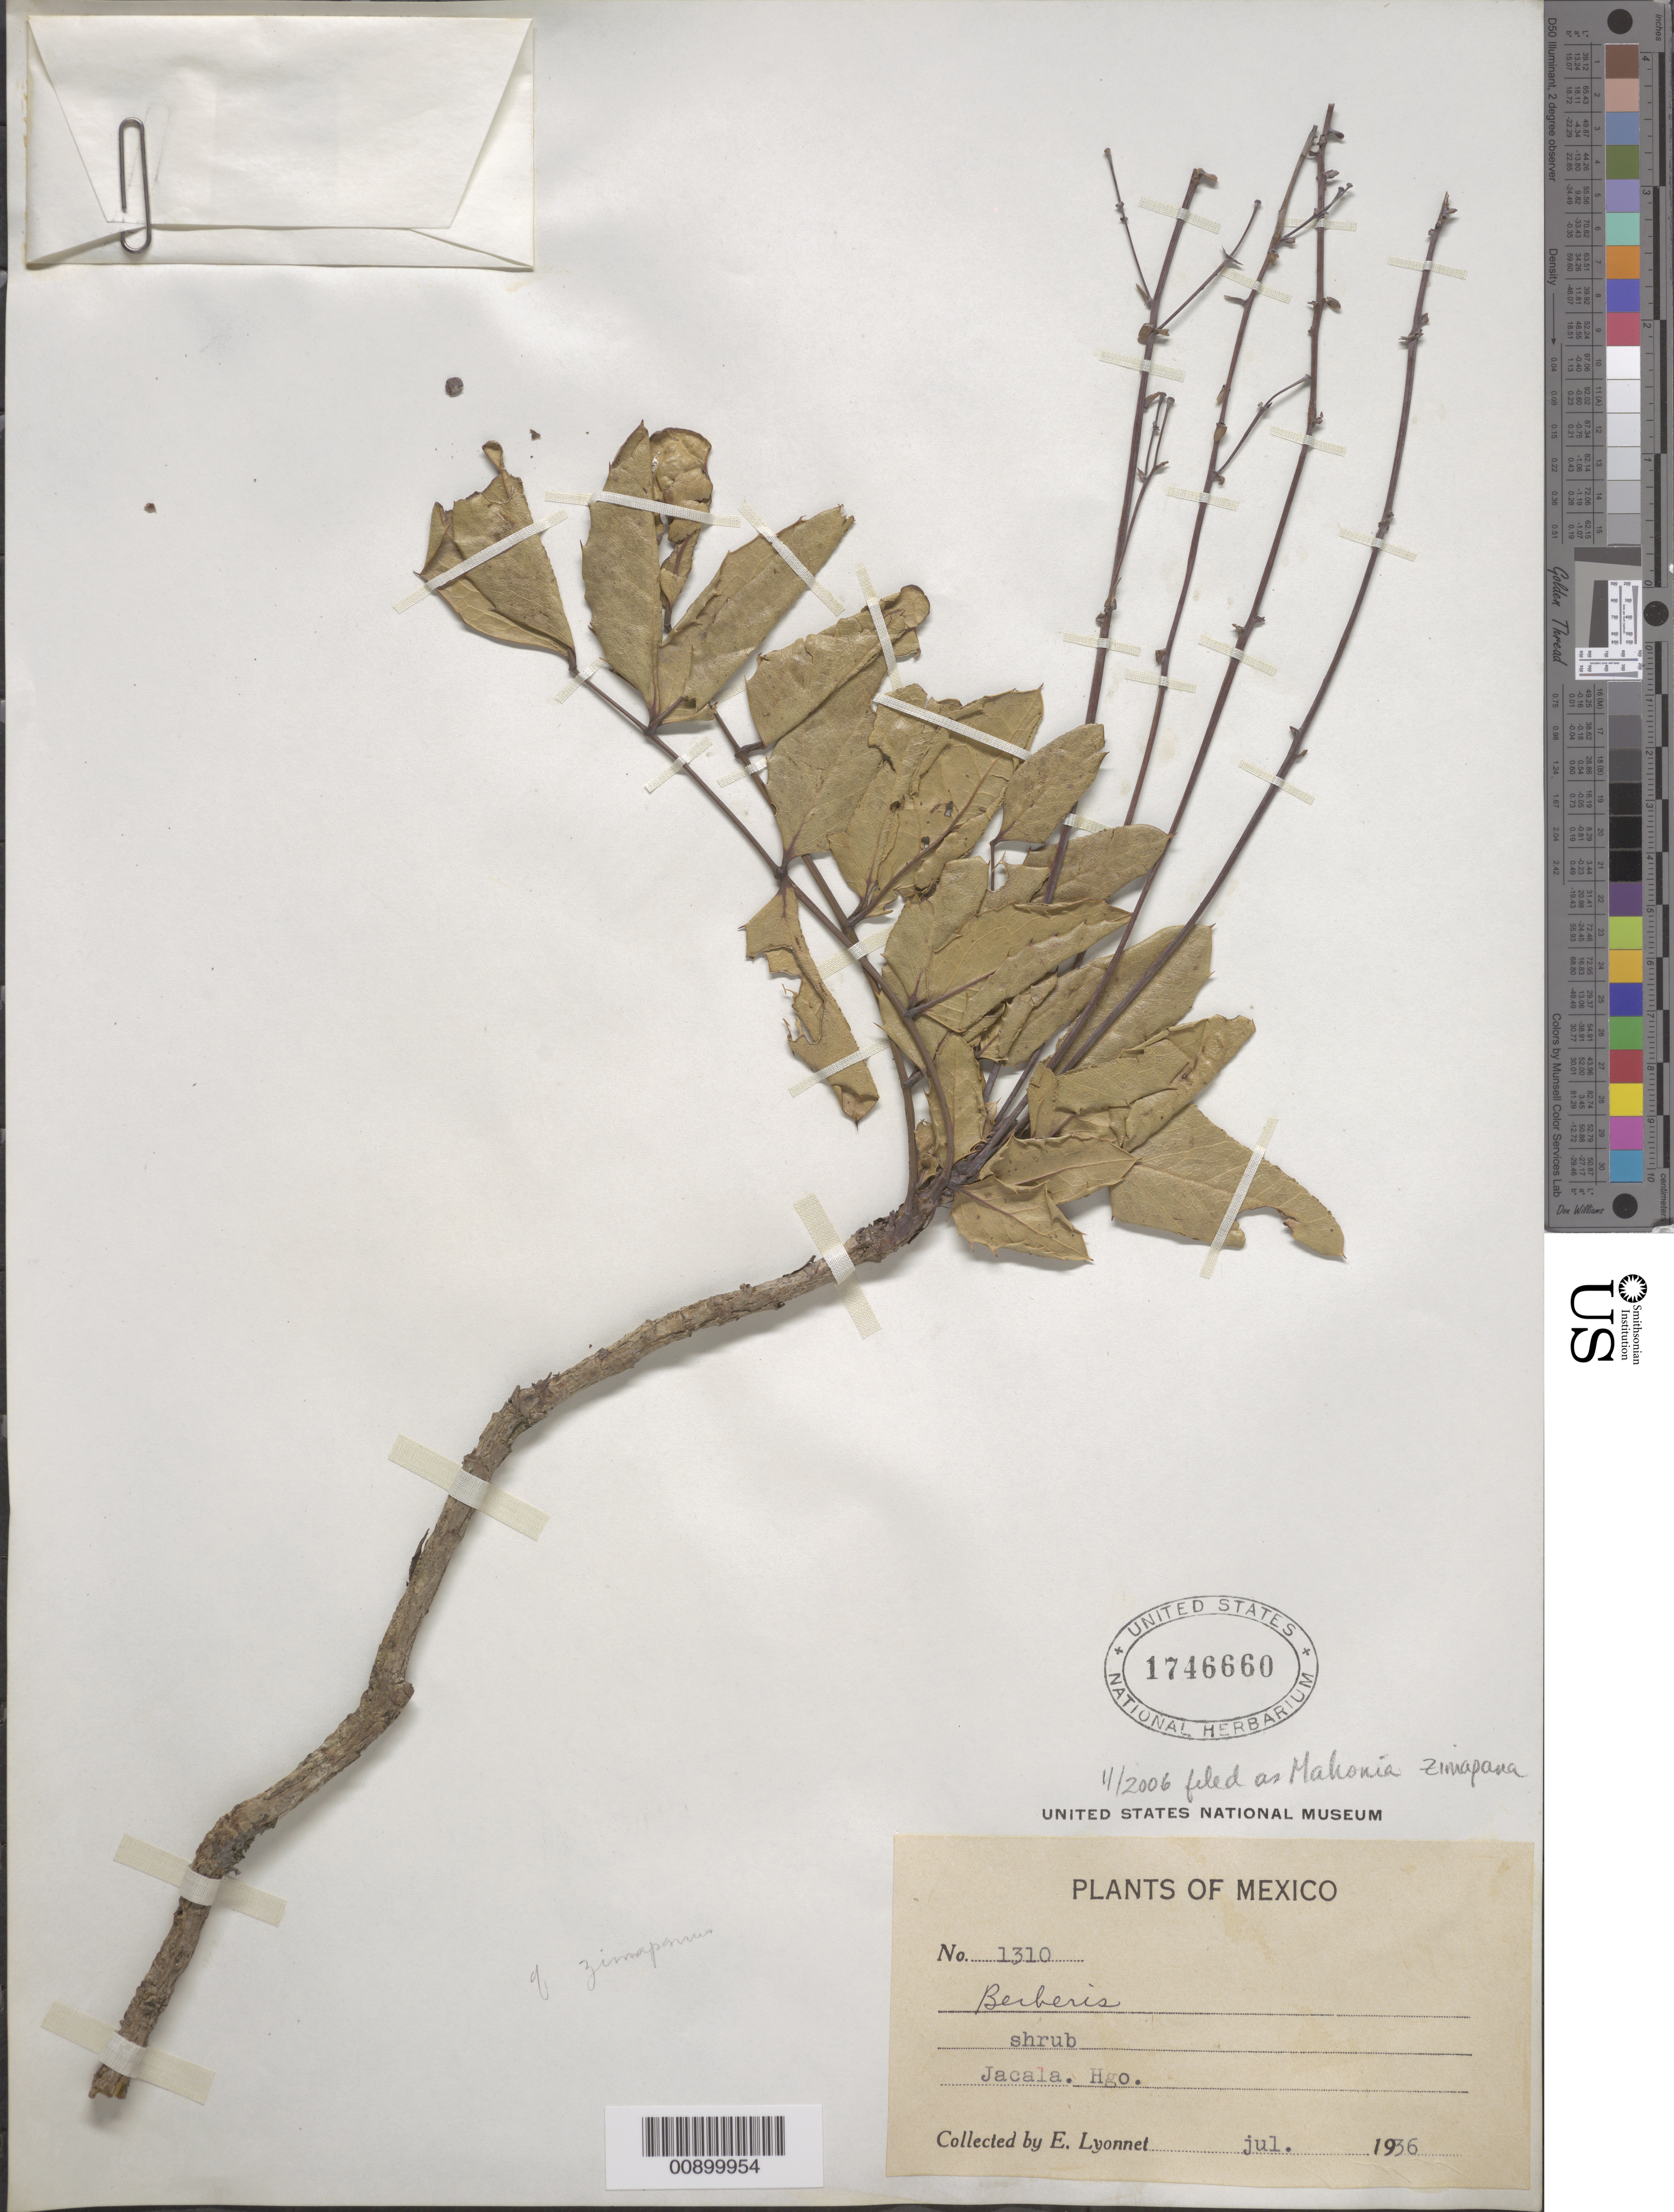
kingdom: Plantae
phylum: Tracheophyta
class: Magnoliopsida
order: Ranunculales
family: Berberidaceae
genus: Mahonia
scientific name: Mahonia zimapana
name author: Fedde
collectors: Bro. E. Lyonnet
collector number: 1310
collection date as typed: Jul 1936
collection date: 1936-07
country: Mexico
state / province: Hidalgo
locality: Jacala, Hidalgo.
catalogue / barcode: US 1746660